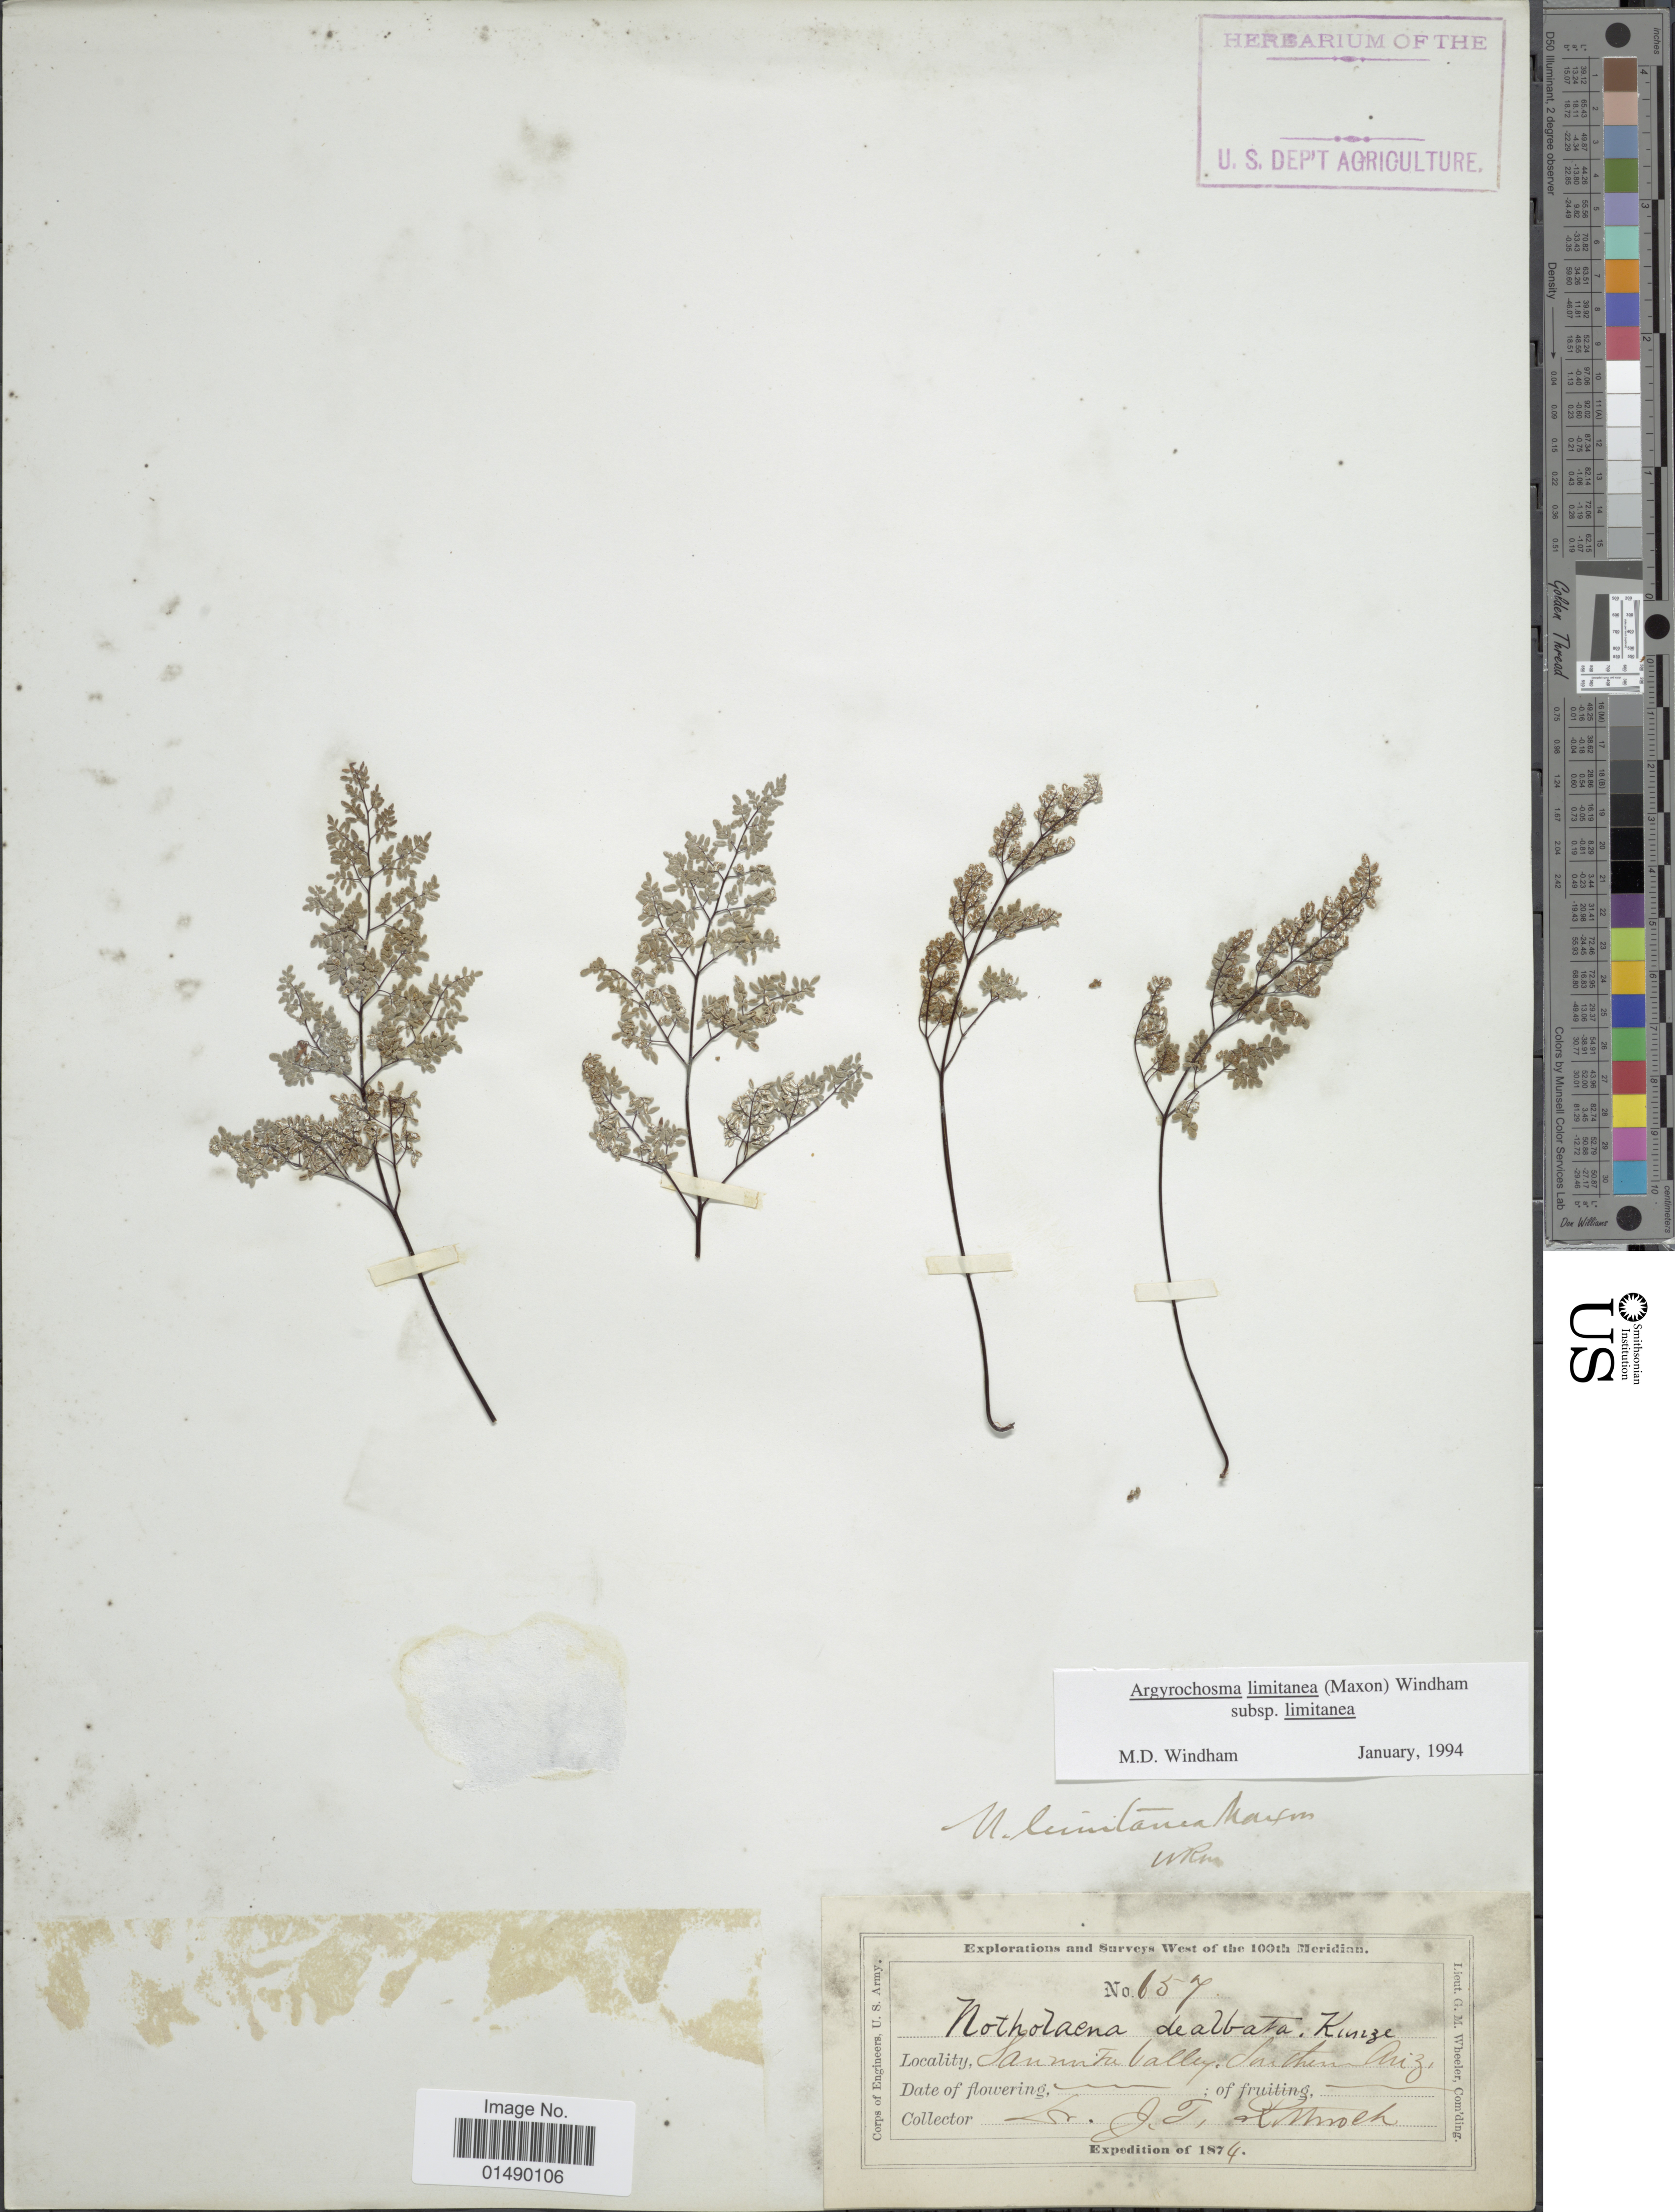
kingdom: Plantae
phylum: Tracheophyta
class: Polypodiopsida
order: Polypodiales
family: Pteridaceae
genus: Argyrochosma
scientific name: Argyrochosma limitanea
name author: (Maxon) Windham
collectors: J. T. Rothrock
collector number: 657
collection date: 1874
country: United States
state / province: Arizona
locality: Southern Arizona, Sanita-Valley.